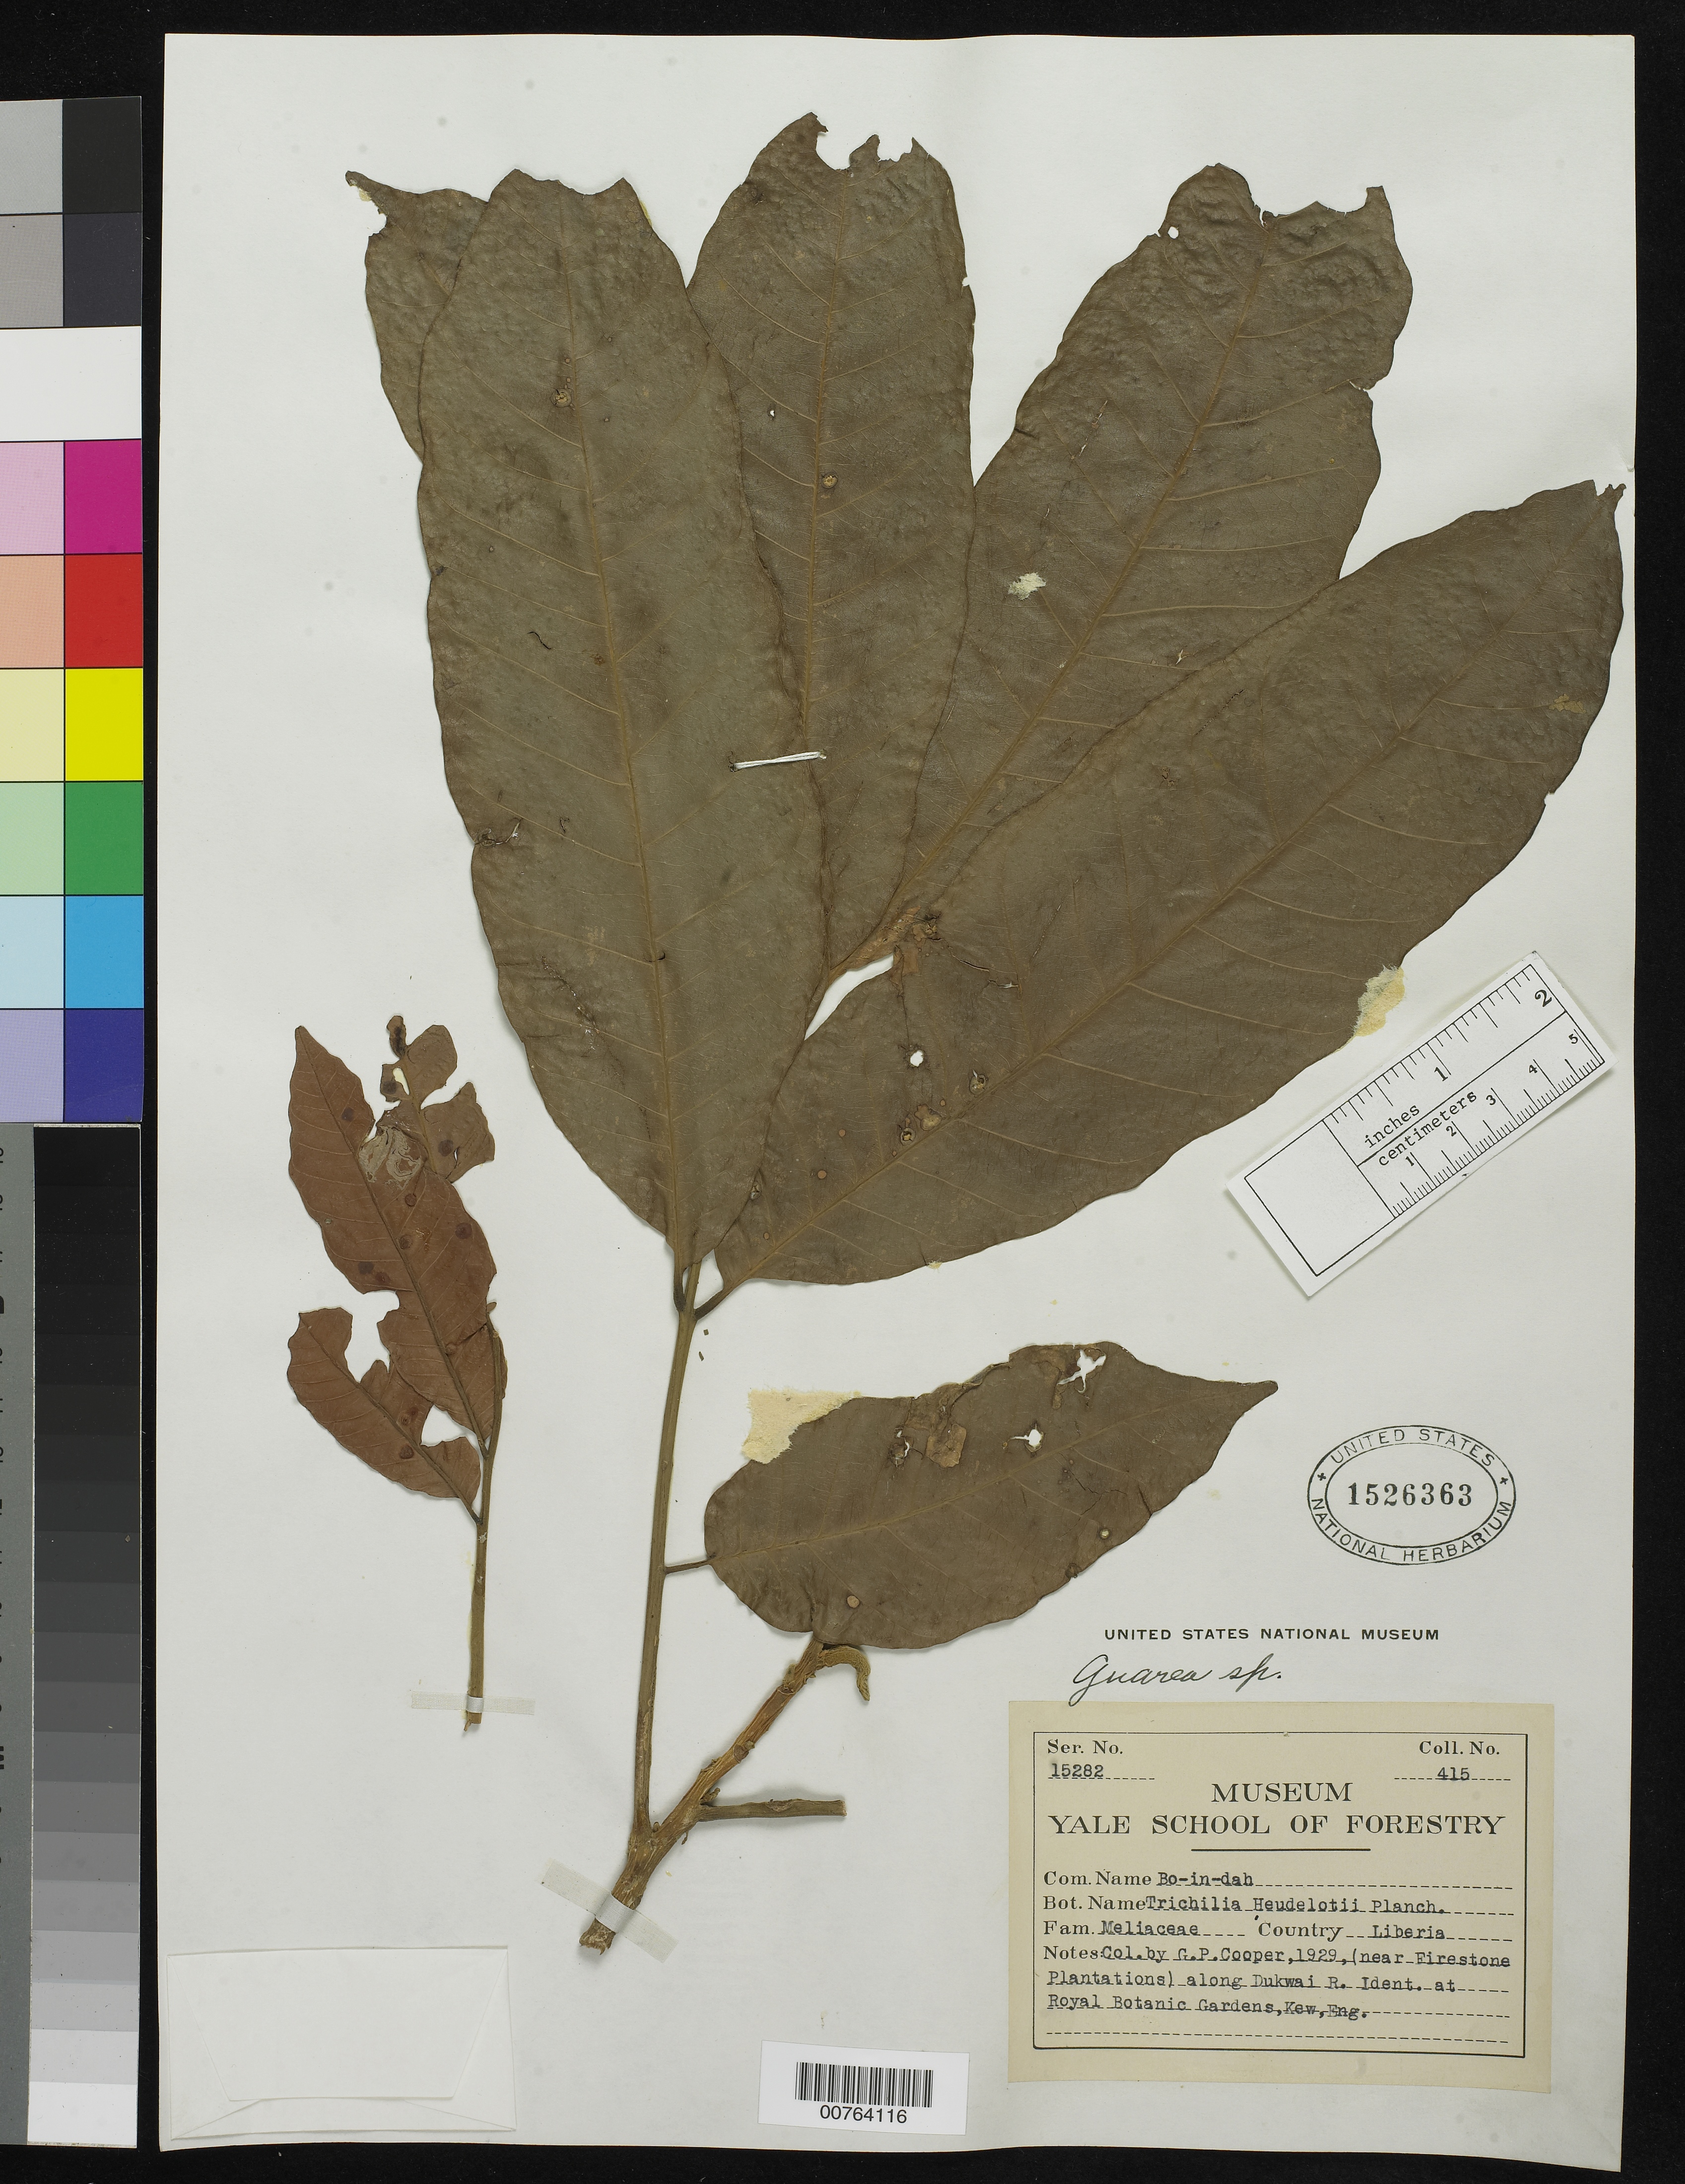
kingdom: Plantae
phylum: Tracheophyta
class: Magnoliopsida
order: Sapindales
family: Meliaceae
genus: Leplaea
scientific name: Leplaea cedrata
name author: (A. Chev.) Koenen & J.J. de Wilde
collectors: G. Cooper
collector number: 415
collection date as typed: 1929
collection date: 1929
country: Liberia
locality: (near Firestone Plantations) along Dukwai River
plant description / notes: Cited by Koenen & de Wilde, Pl. Ecol. Evol. 145(2): 221. 2012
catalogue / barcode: US 1526363